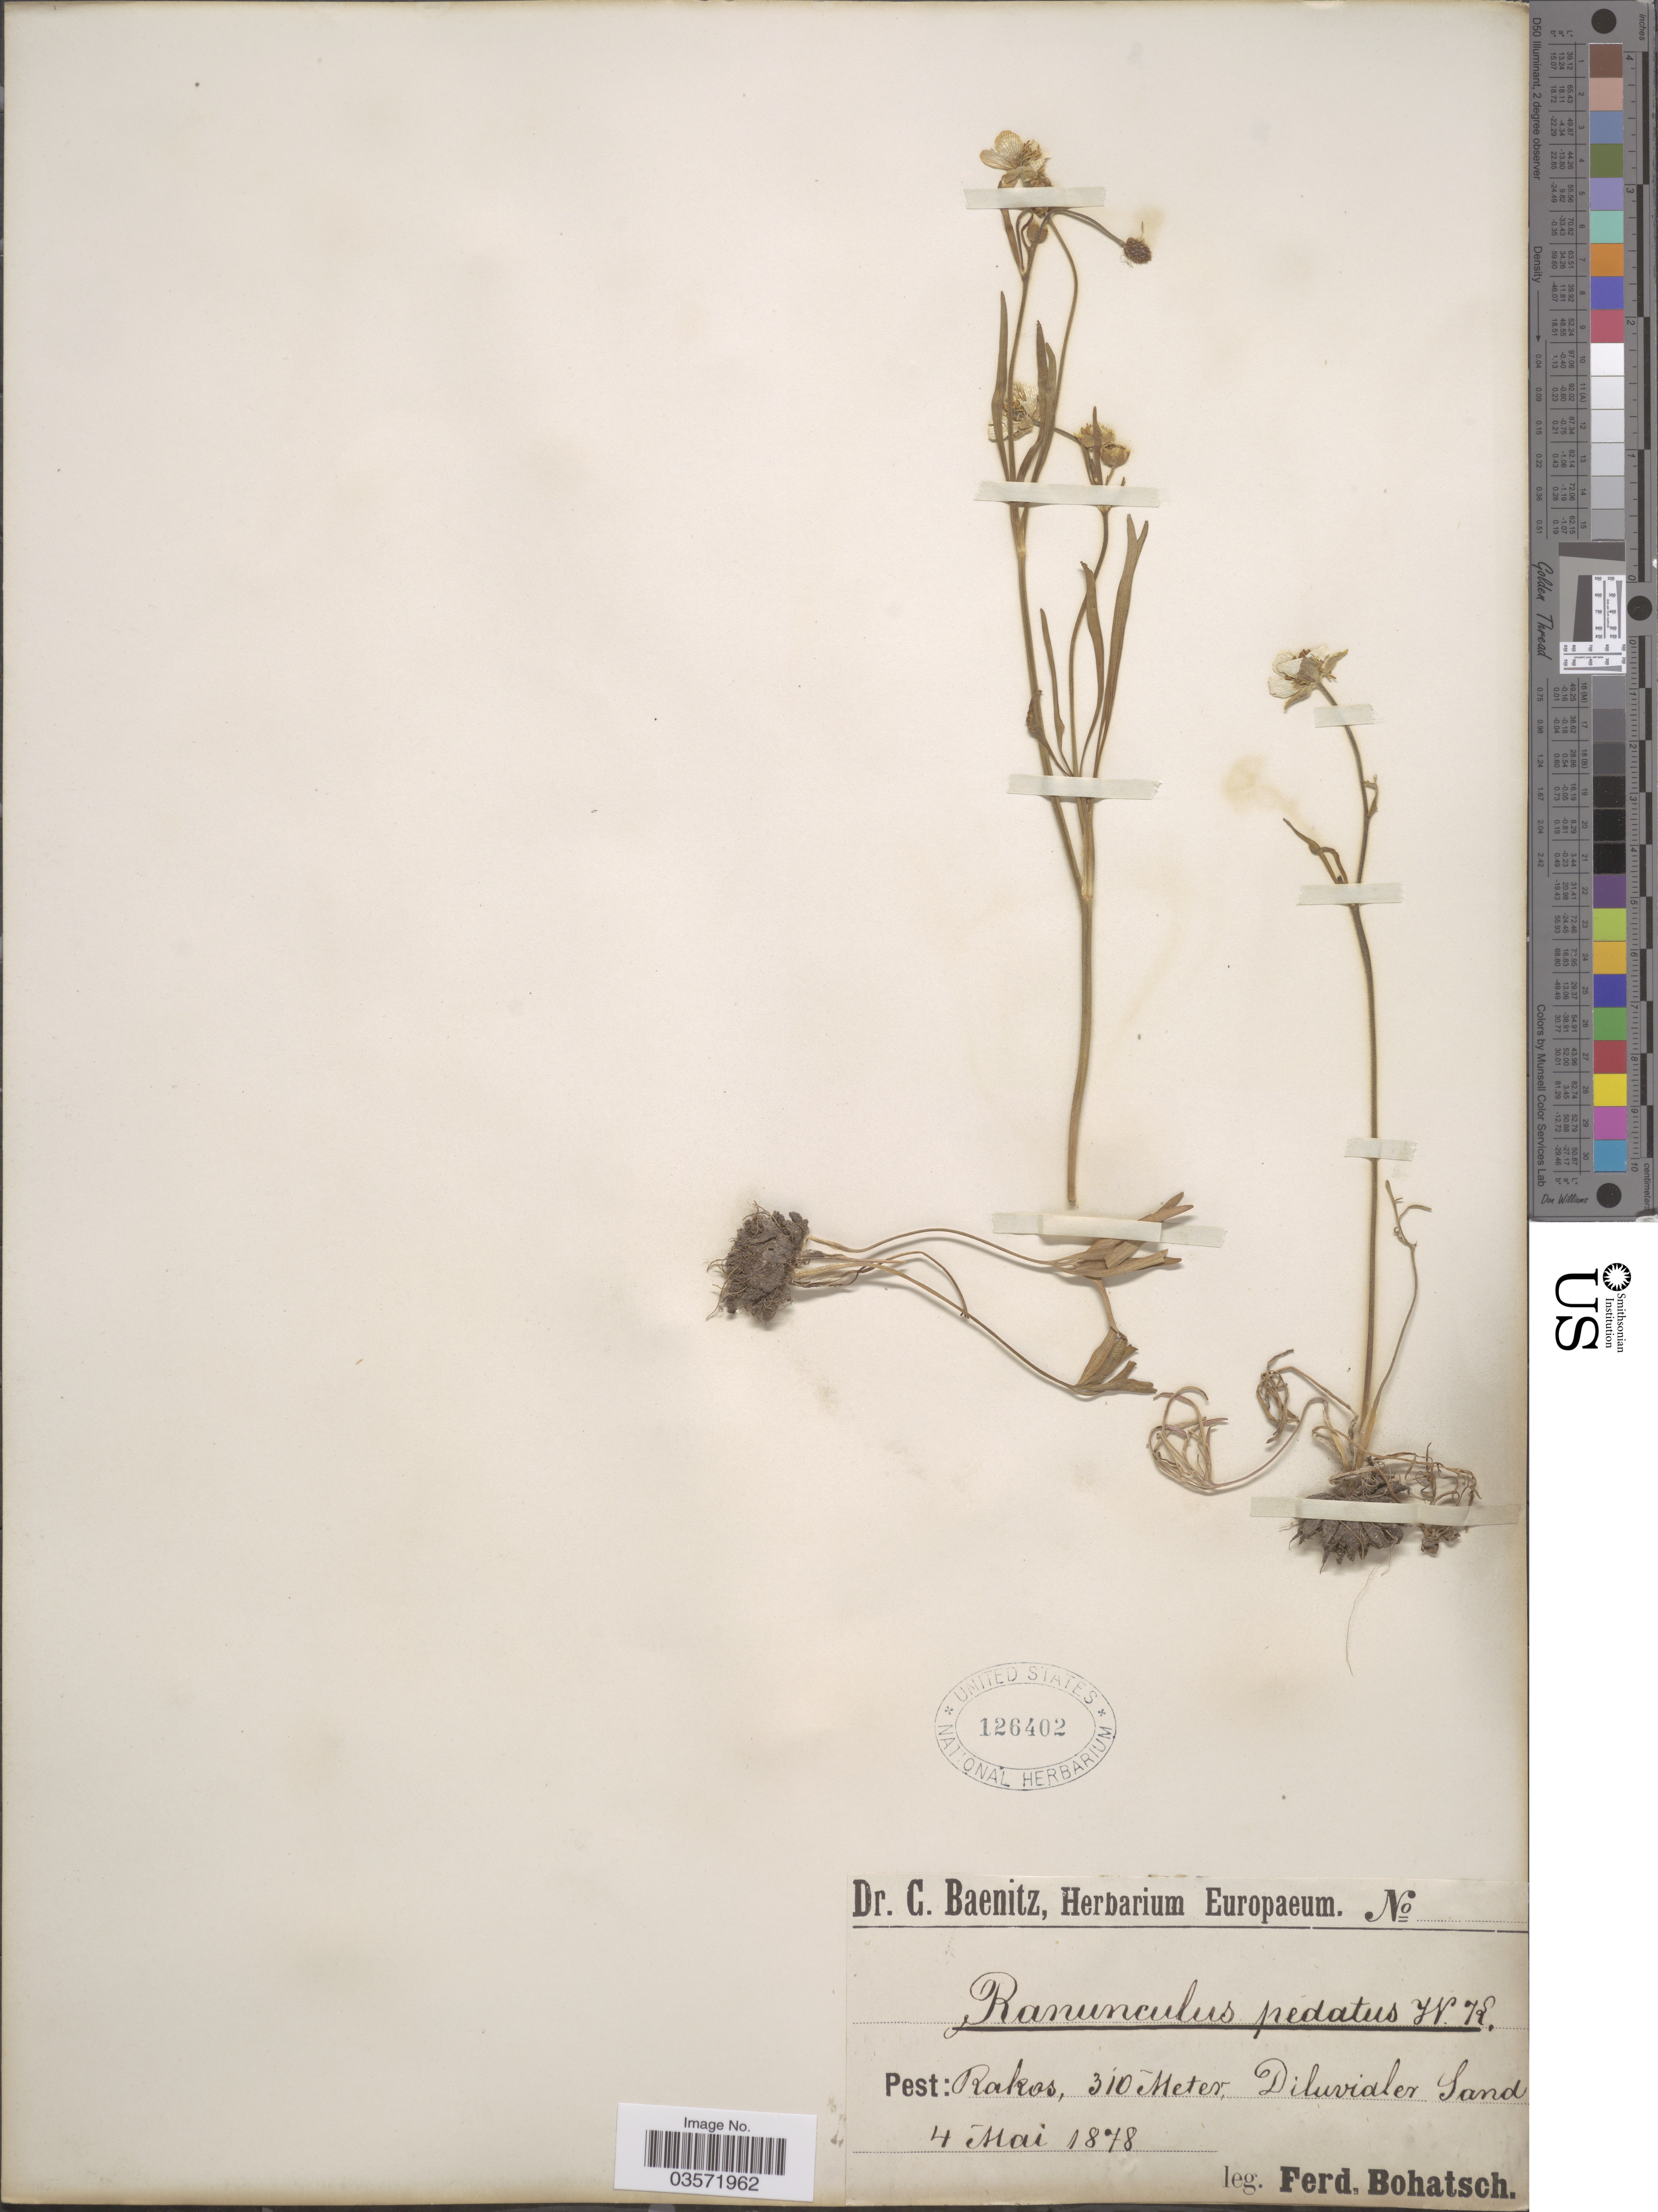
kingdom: Plantae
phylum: Tracheophyta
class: Magnoliopsida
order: Ranunculales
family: Ranunculaceae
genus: Ranunculus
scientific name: Ranunculus pedatus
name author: Waldst. & Kit.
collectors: F. Bohatsch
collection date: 1878-05-04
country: Hungary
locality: Pest: Rakos, Diluvialer Sand.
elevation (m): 310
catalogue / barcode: US 126402